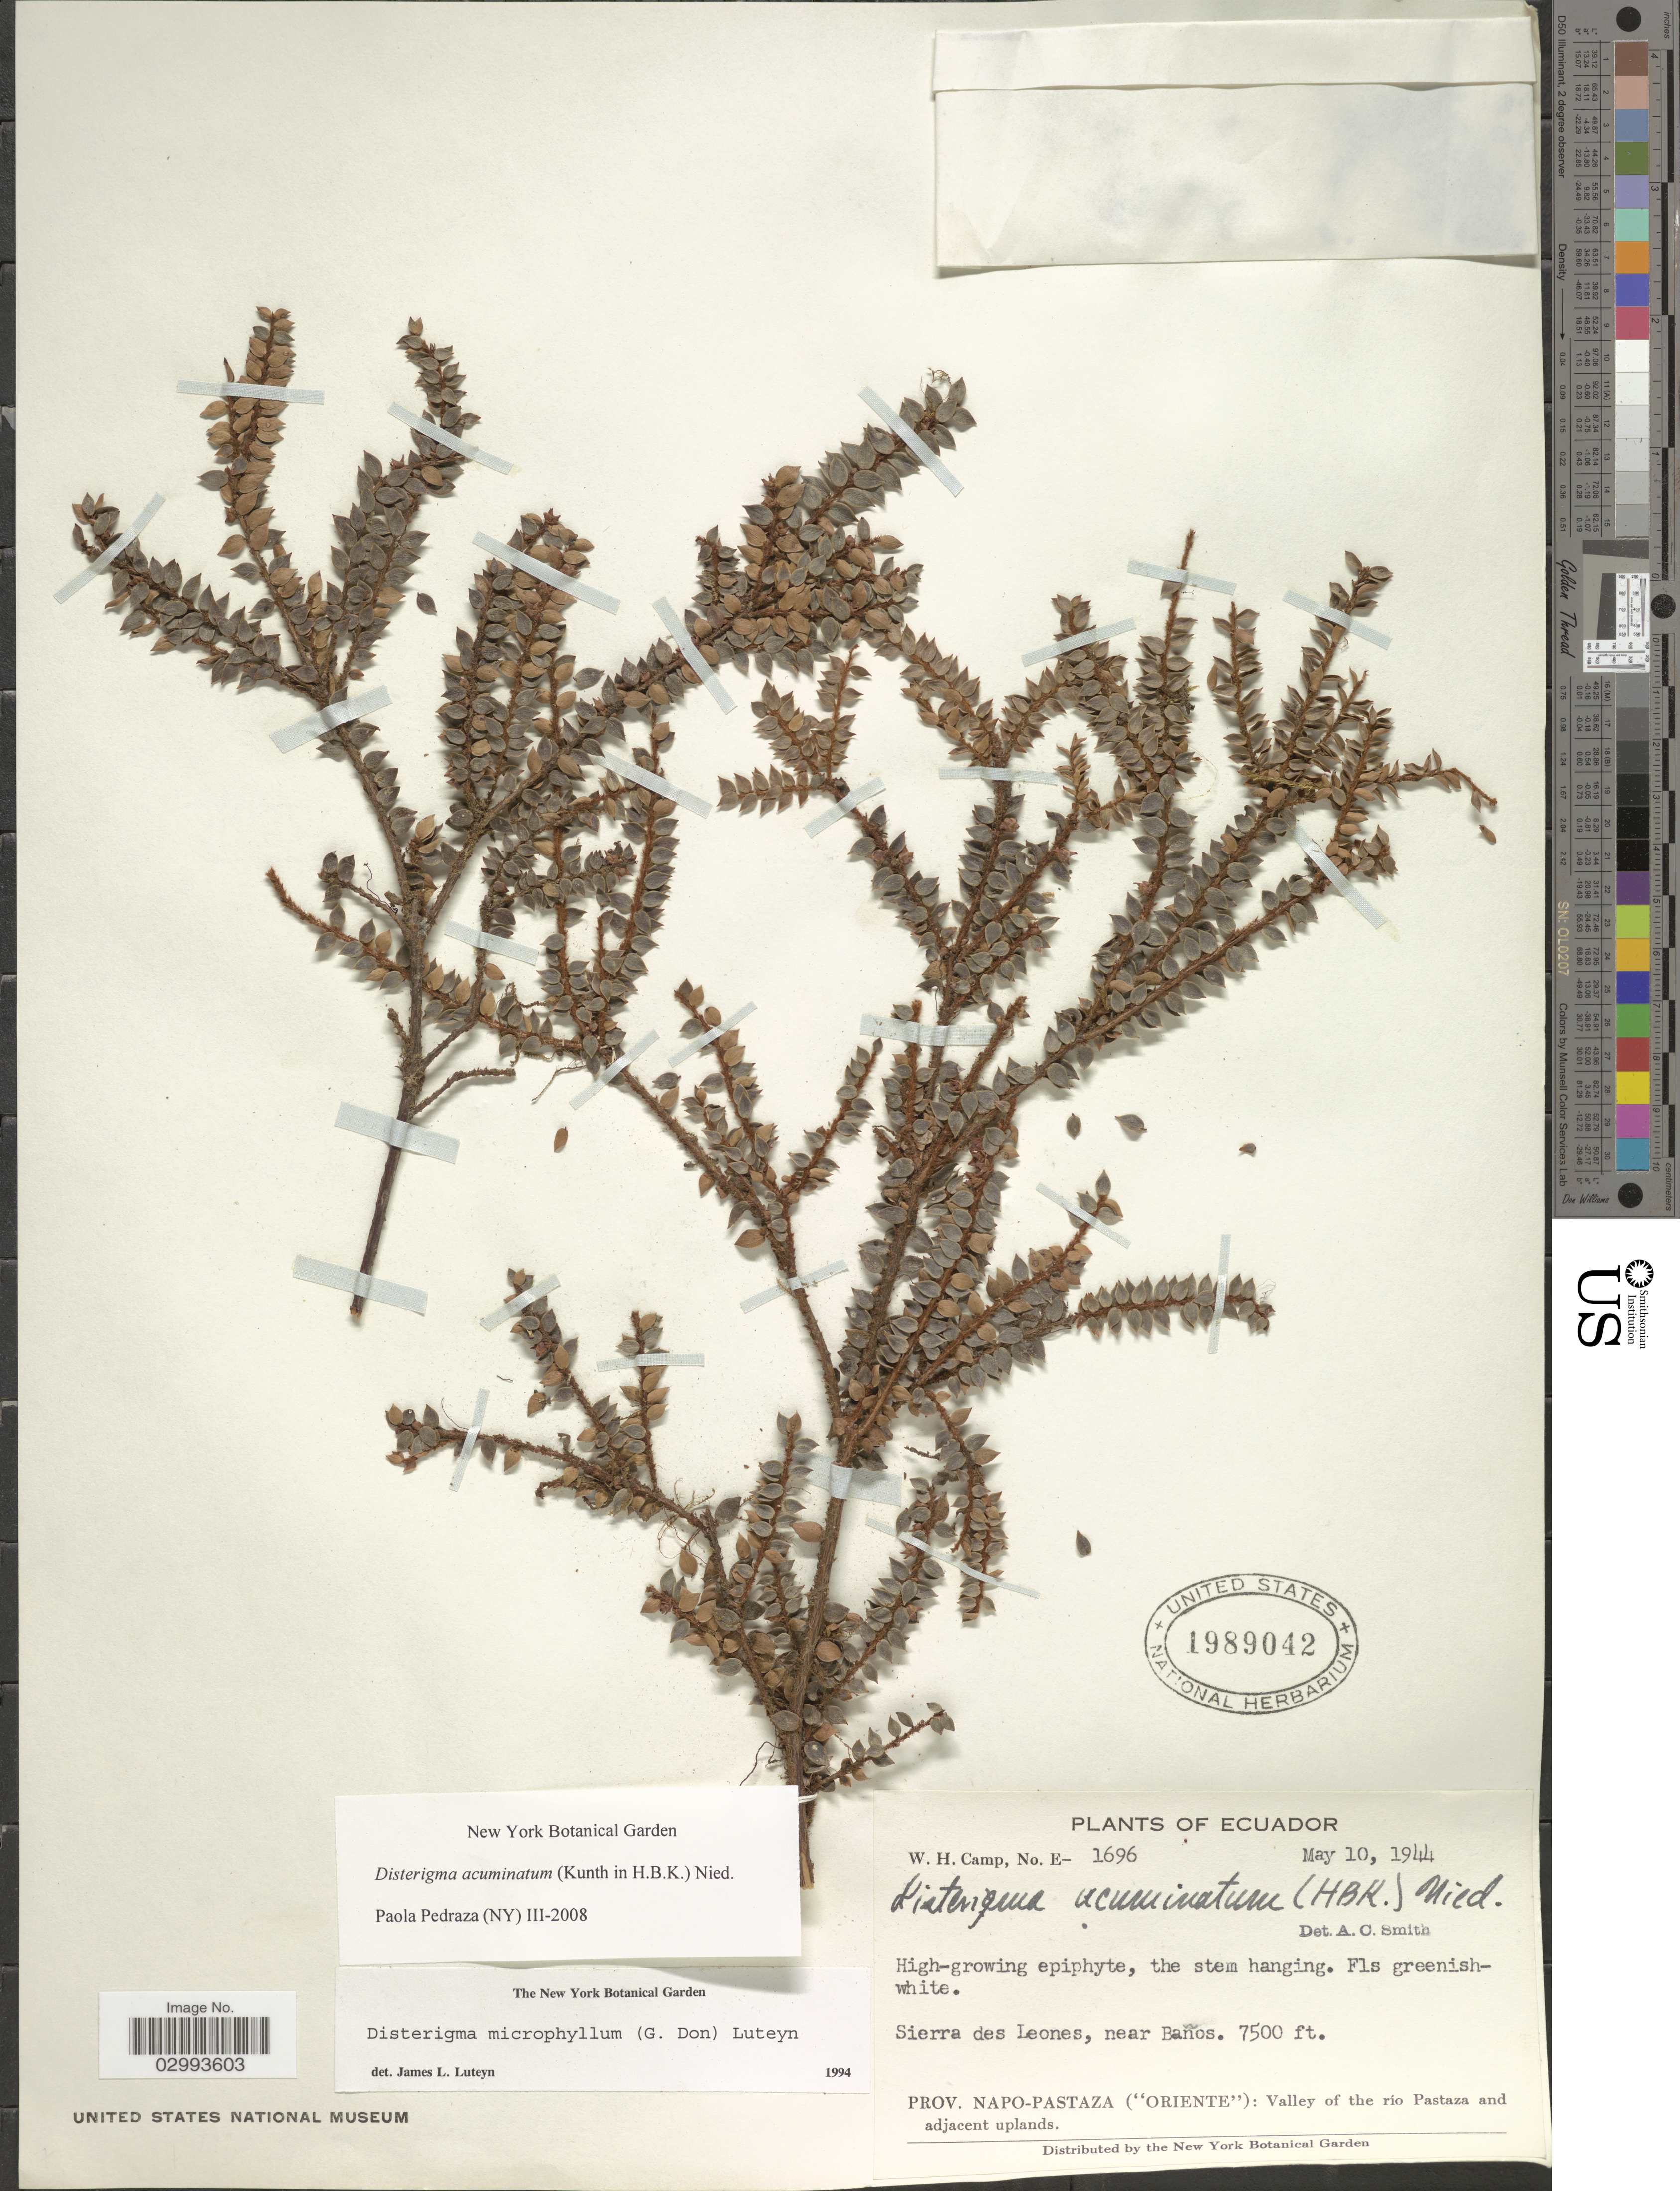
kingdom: Plantae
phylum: Tracheophyta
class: Magnoliopsida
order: Ericales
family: Ericaceae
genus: Disterigma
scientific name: Disterigma acuminatum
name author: (Kunth) Nied.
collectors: W. H. Camp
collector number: E-1696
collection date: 1944-05-10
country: Ecuador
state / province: Napo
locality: Sierra des Leones, near Baños. Prov. Napo-Pastaza ("Oriente"): Valley of the río Pastaza and adjacent uplands.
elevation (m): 2286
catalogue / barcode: US 1989042